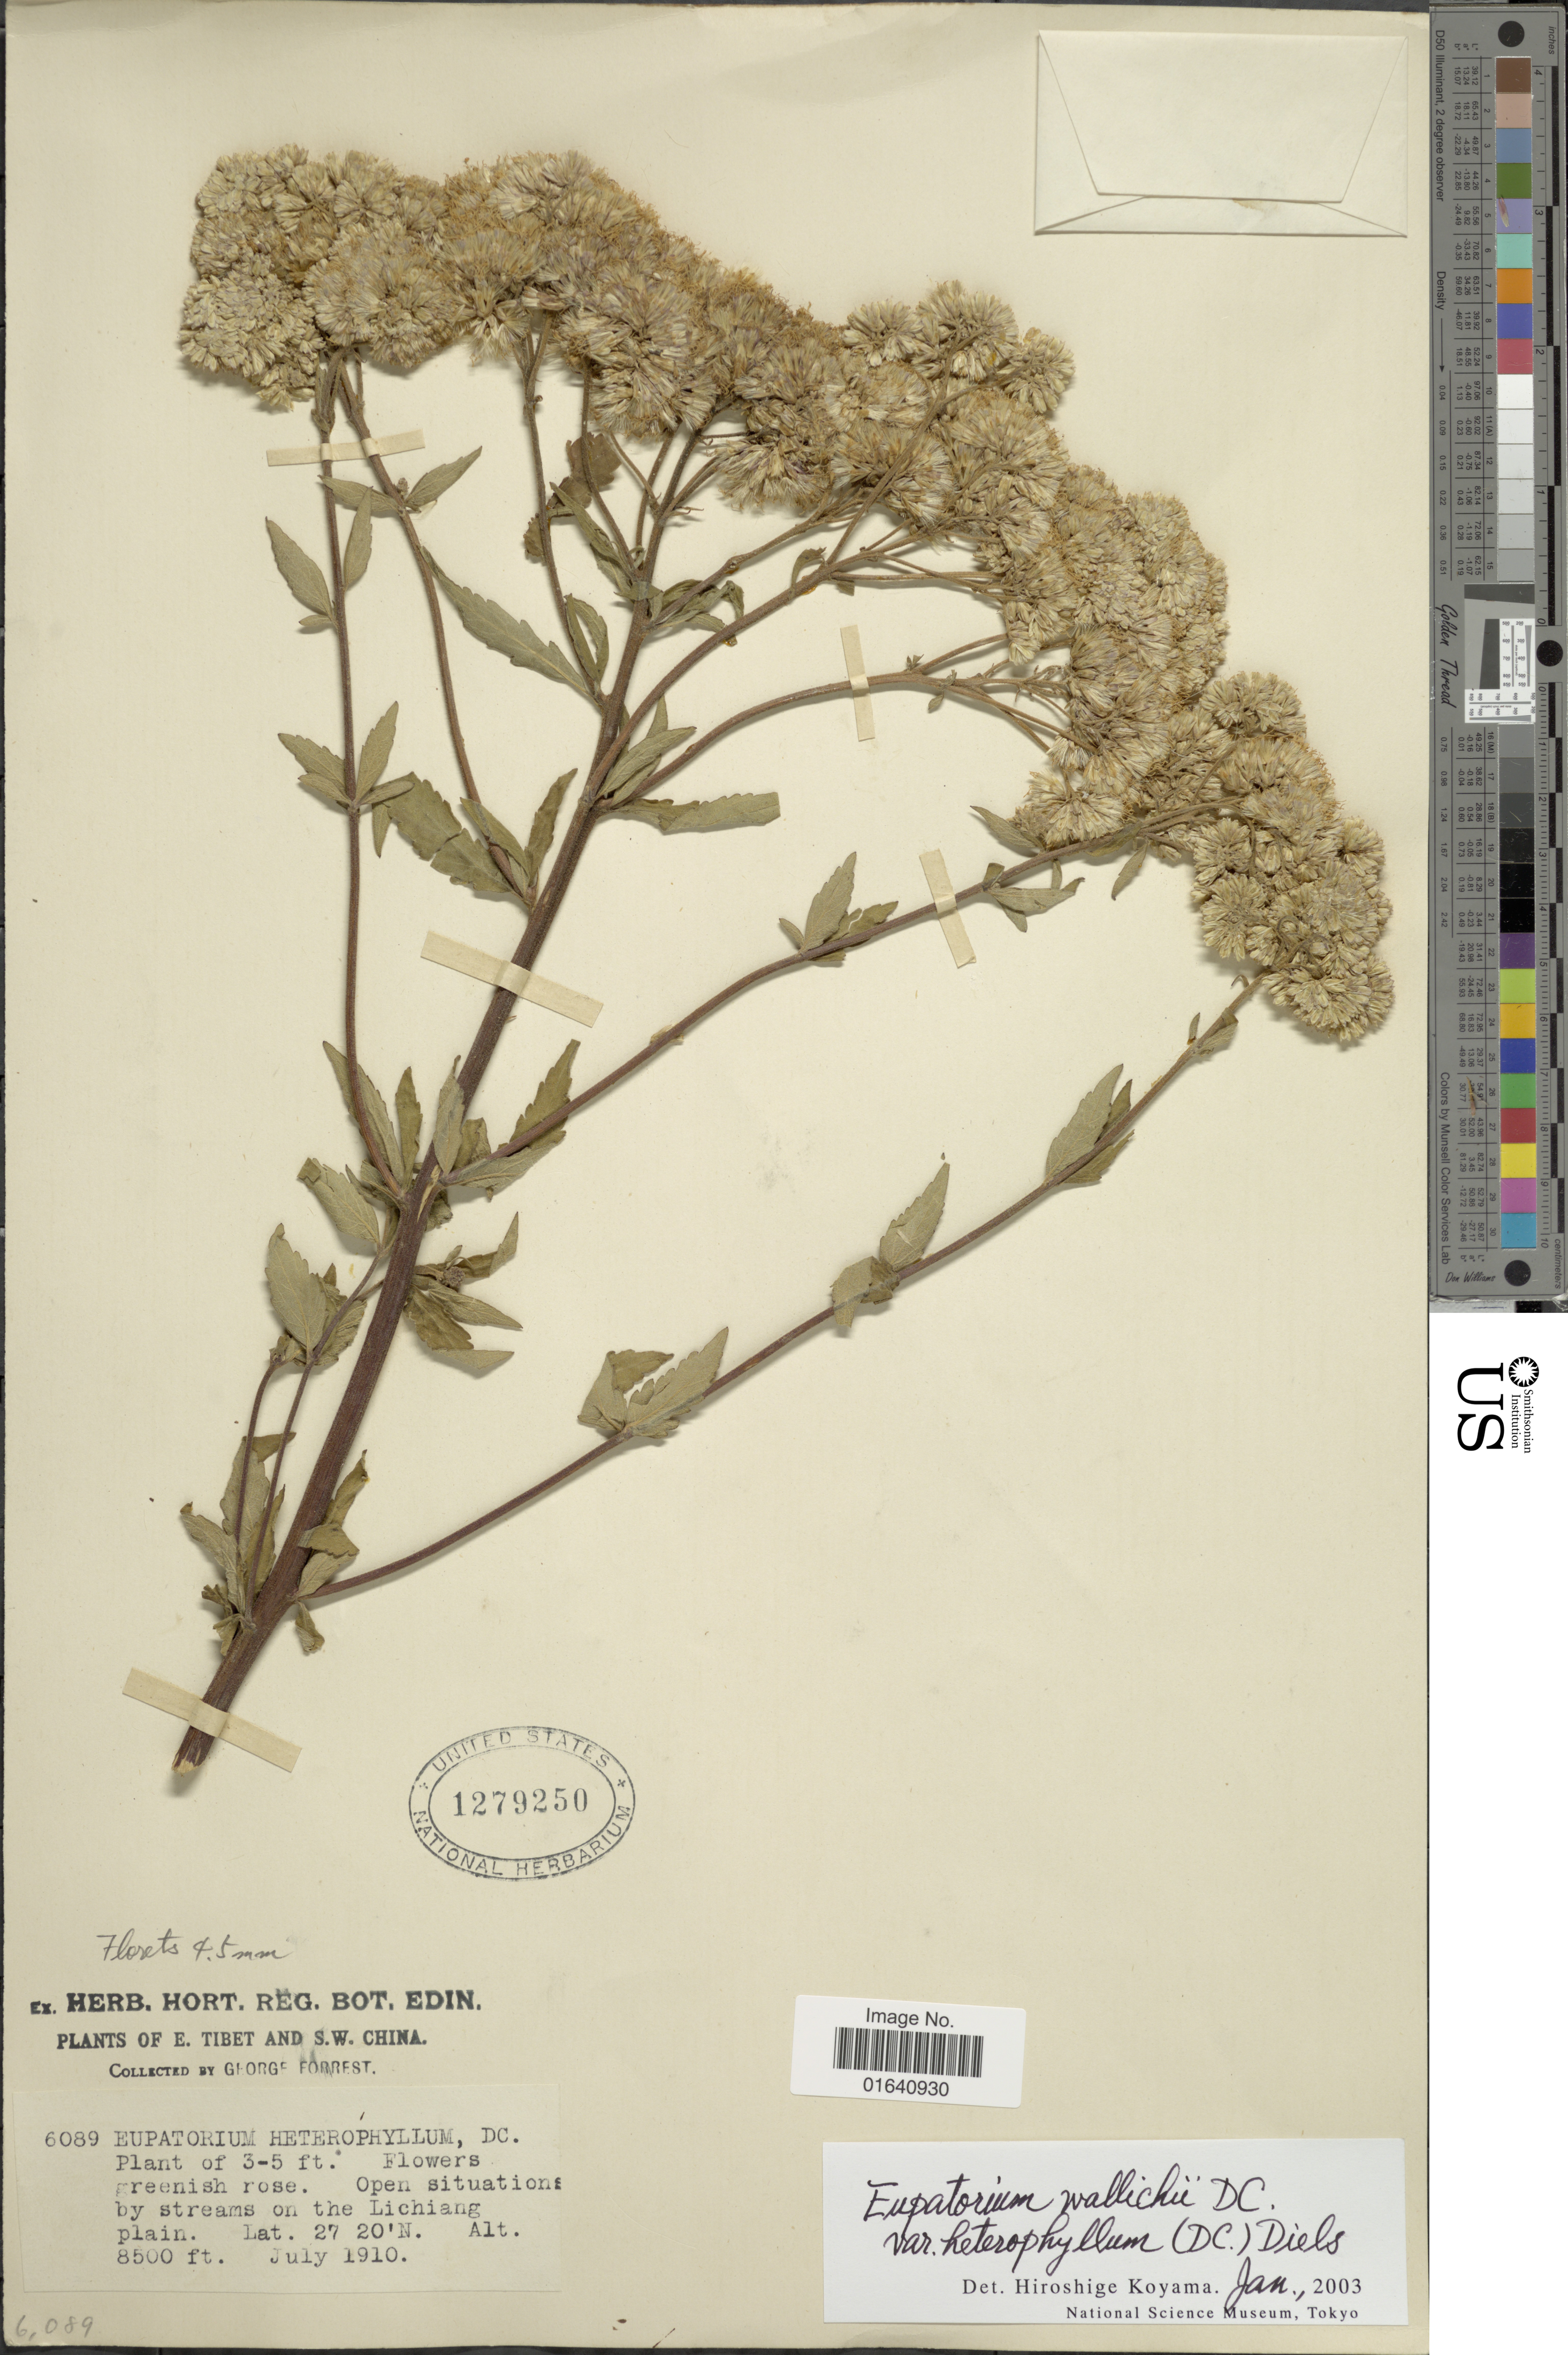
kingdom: Plantae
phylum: Tracheophyta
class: Magnoliopsida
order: Asterales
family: Asteraceae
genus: Eupatorium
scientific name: Eupatorium wallichii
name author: DC.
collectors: G. Forrest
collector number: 6089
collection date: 1910-07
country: China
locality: E. Tibet and S.W. China, Open situations by streams on the Lichiang plain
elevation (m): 2591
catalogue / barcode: US 1279250